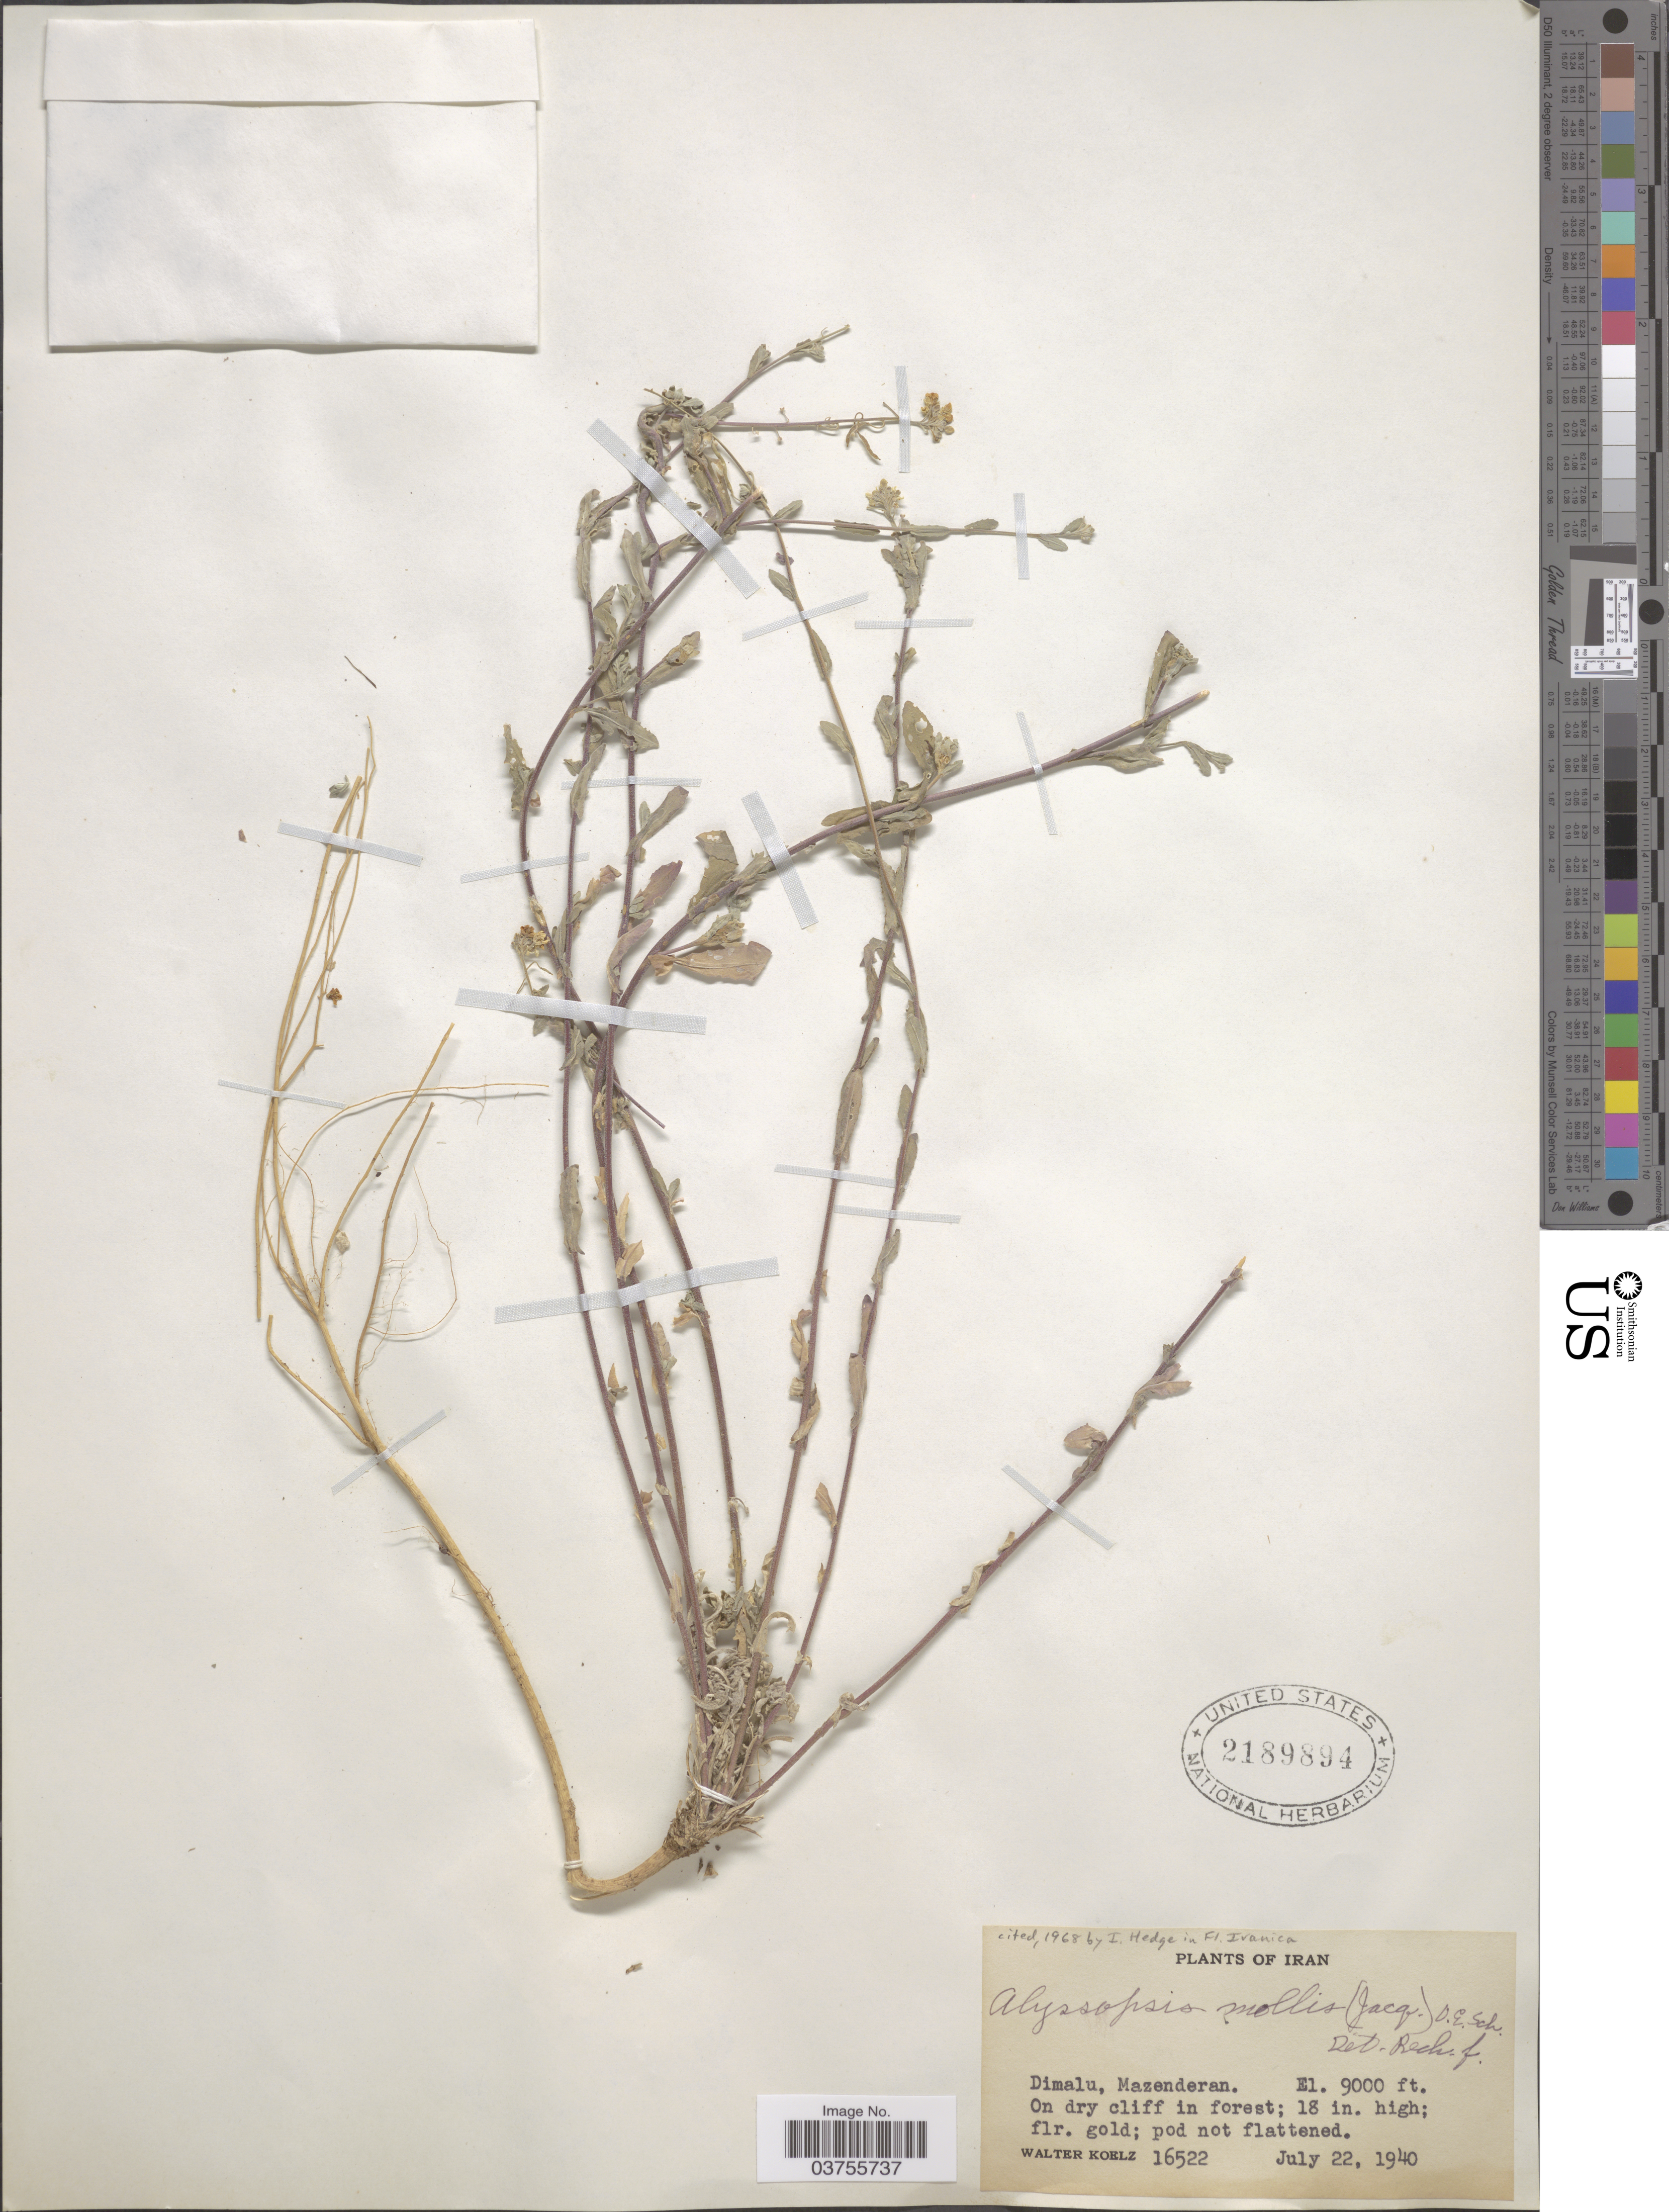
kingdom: Plantae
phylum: Tracheophyta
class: Magnoliopsida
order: Brassicales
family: Brassicaceae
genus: Alyssopsis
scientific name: Alyssopsis mollis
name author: (Jacq.) O.E. Schulz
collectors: W. N. Koelz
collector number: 16522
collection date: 1940-07-22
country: Iran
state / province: Mazandaran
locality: Dimalu, Mazenderan.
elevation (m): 2743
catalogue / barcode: US 2189894